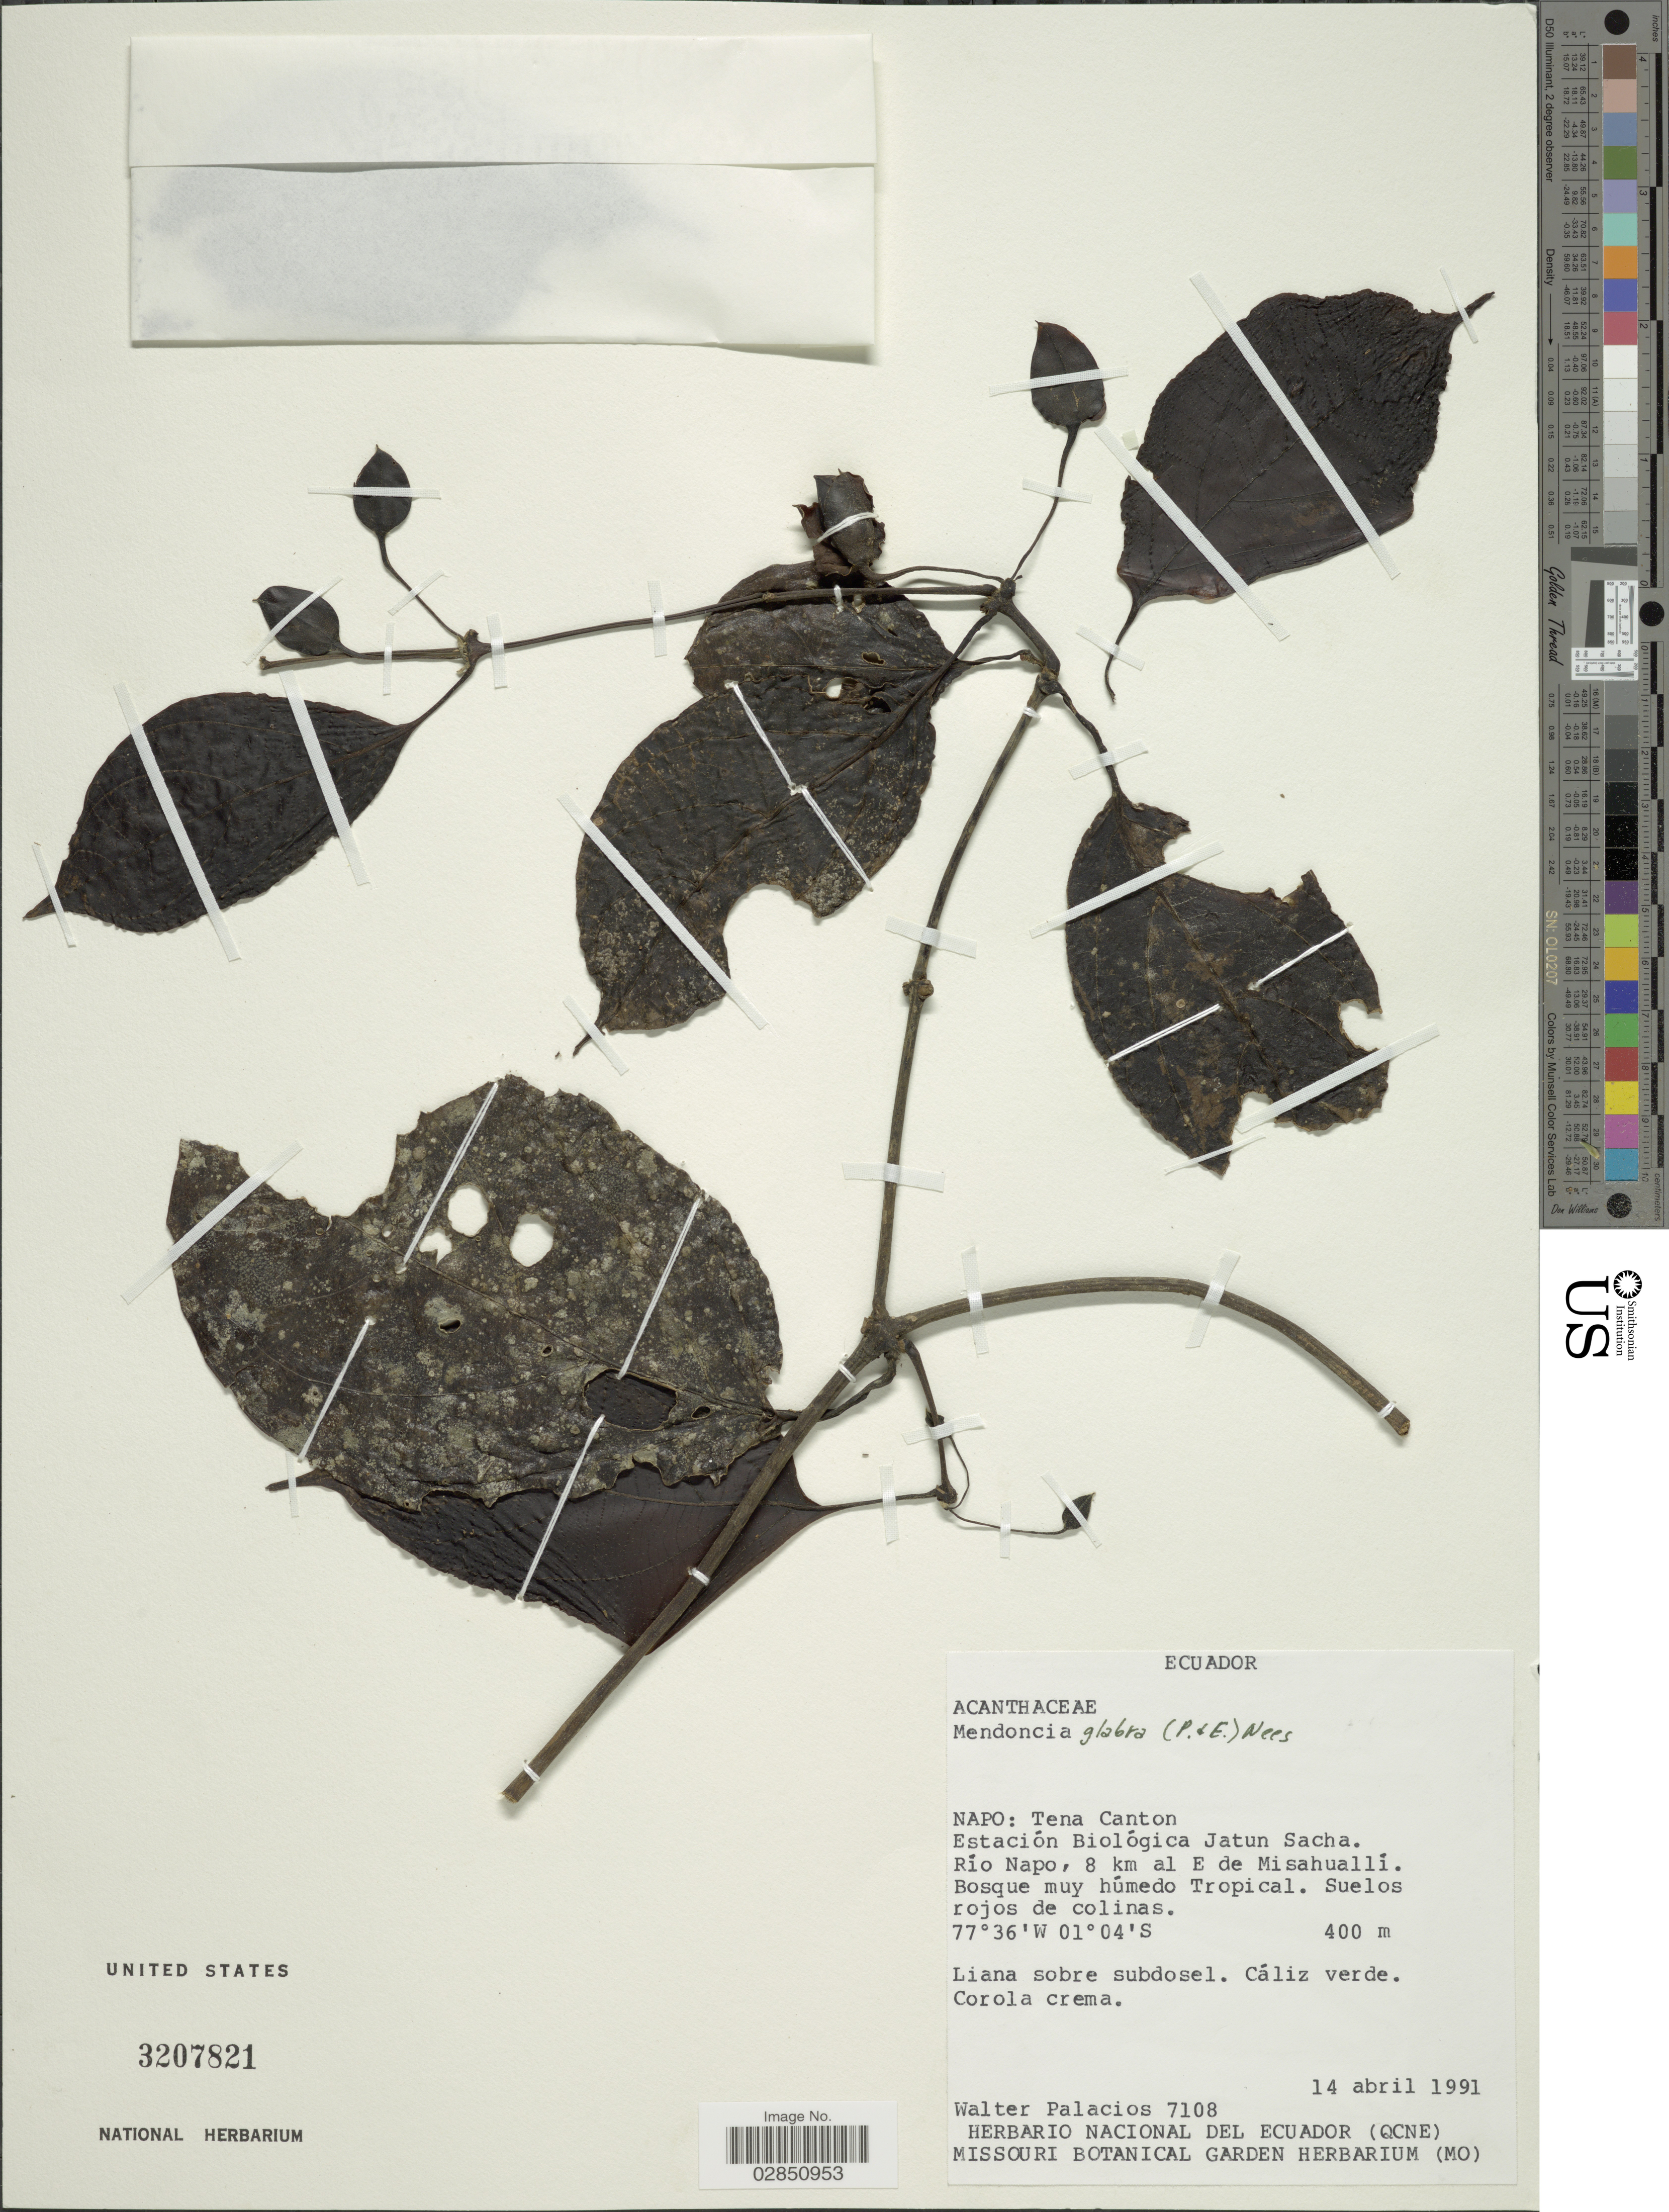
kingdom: Plantae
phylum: Tracheophyta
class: Magnoliopsida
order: Lamiales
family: Acanthaceae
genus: Mendoncia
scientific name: Mendoncia glabra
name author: (Poepp. & Endl.) Nees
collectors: W. Palacios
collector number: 7108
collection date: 1991-04-14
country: Ecuador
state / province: Napo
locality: Tena Canton, Estación Biológica Jatun Sacha, Río Napo, 8 km al E de Misahuallí.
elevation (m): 400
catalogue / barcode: US 3207821